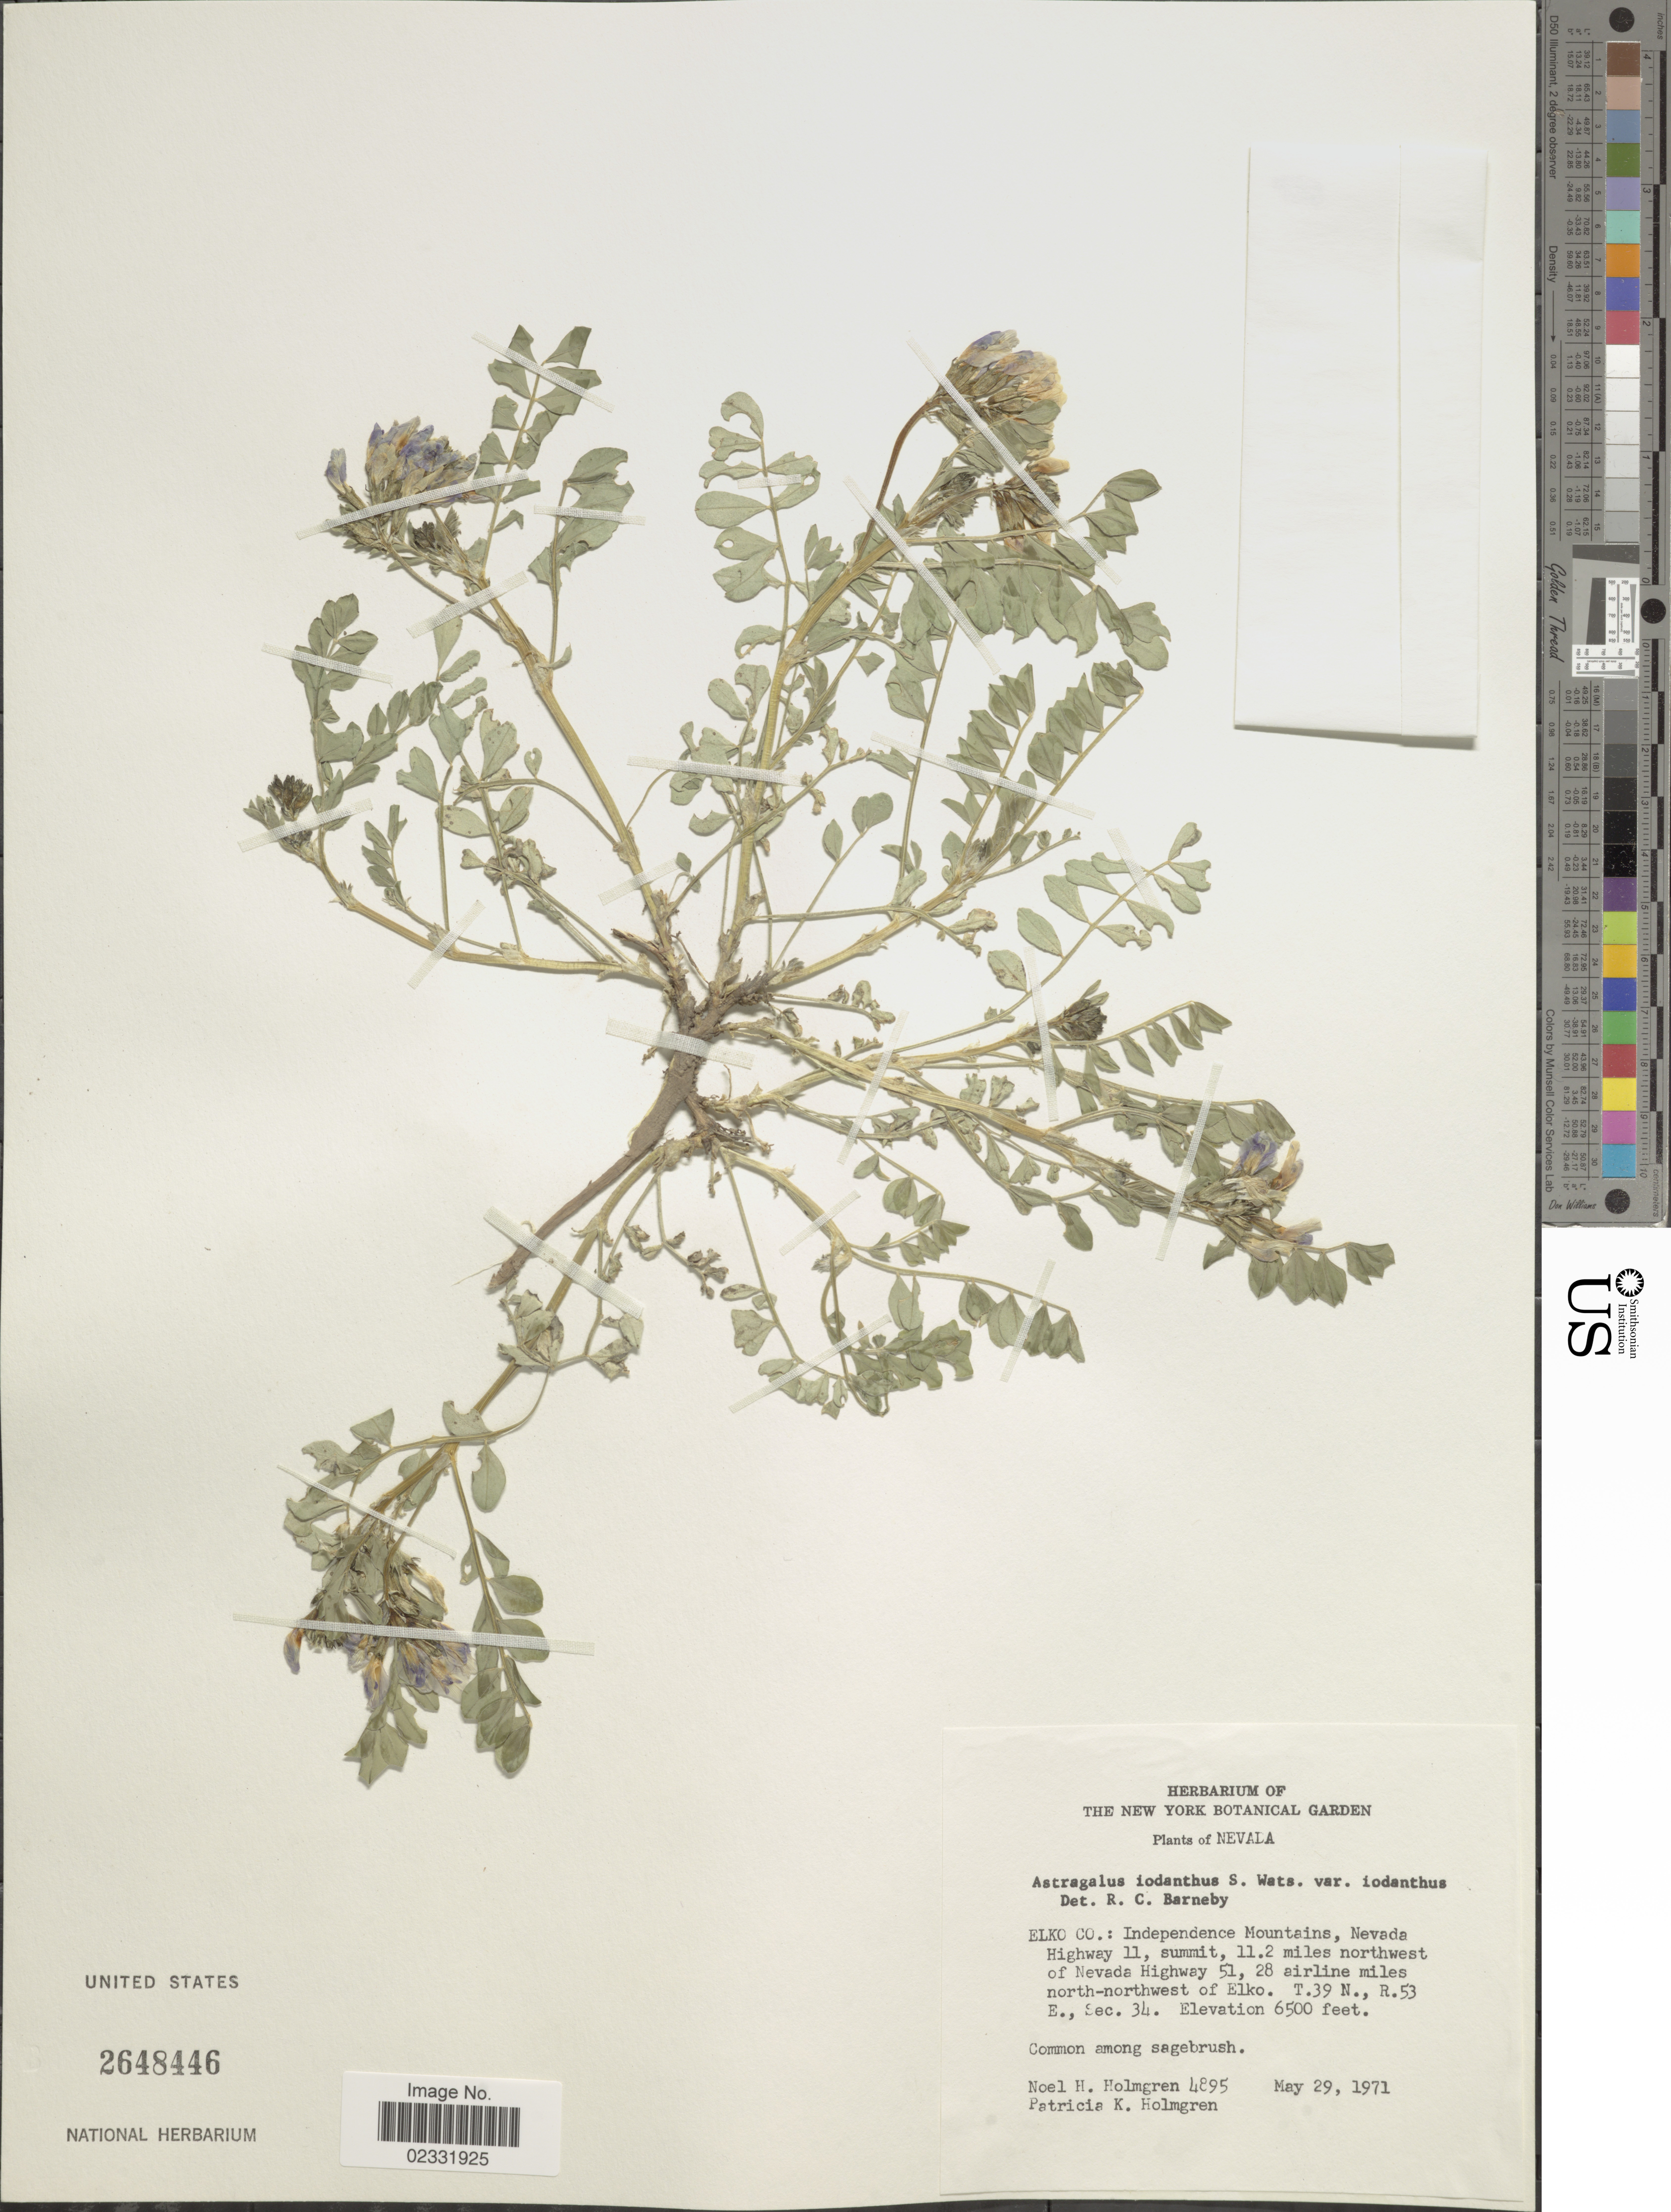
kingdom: Plantae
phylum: Tracheophyta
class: Magnoliopsida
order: Fabales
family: Fabaceae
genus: Astragalus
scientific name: Astragalus iodanthus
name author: S. Watson in C. King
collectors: N. H. Holmgren & P. K. Holmgren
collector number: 4895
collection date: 1971-05-29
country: United States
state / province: Nevada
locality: Elko Co.: Independence Mountains, Nevada Highway 11, summit, 11.2 miles northwest of Nevada Highway 51, 28 airline miles north- northwest of Elko. T.39 N., R. 53 E., Sec. 34.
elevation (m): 1981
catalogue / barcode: US 2648446